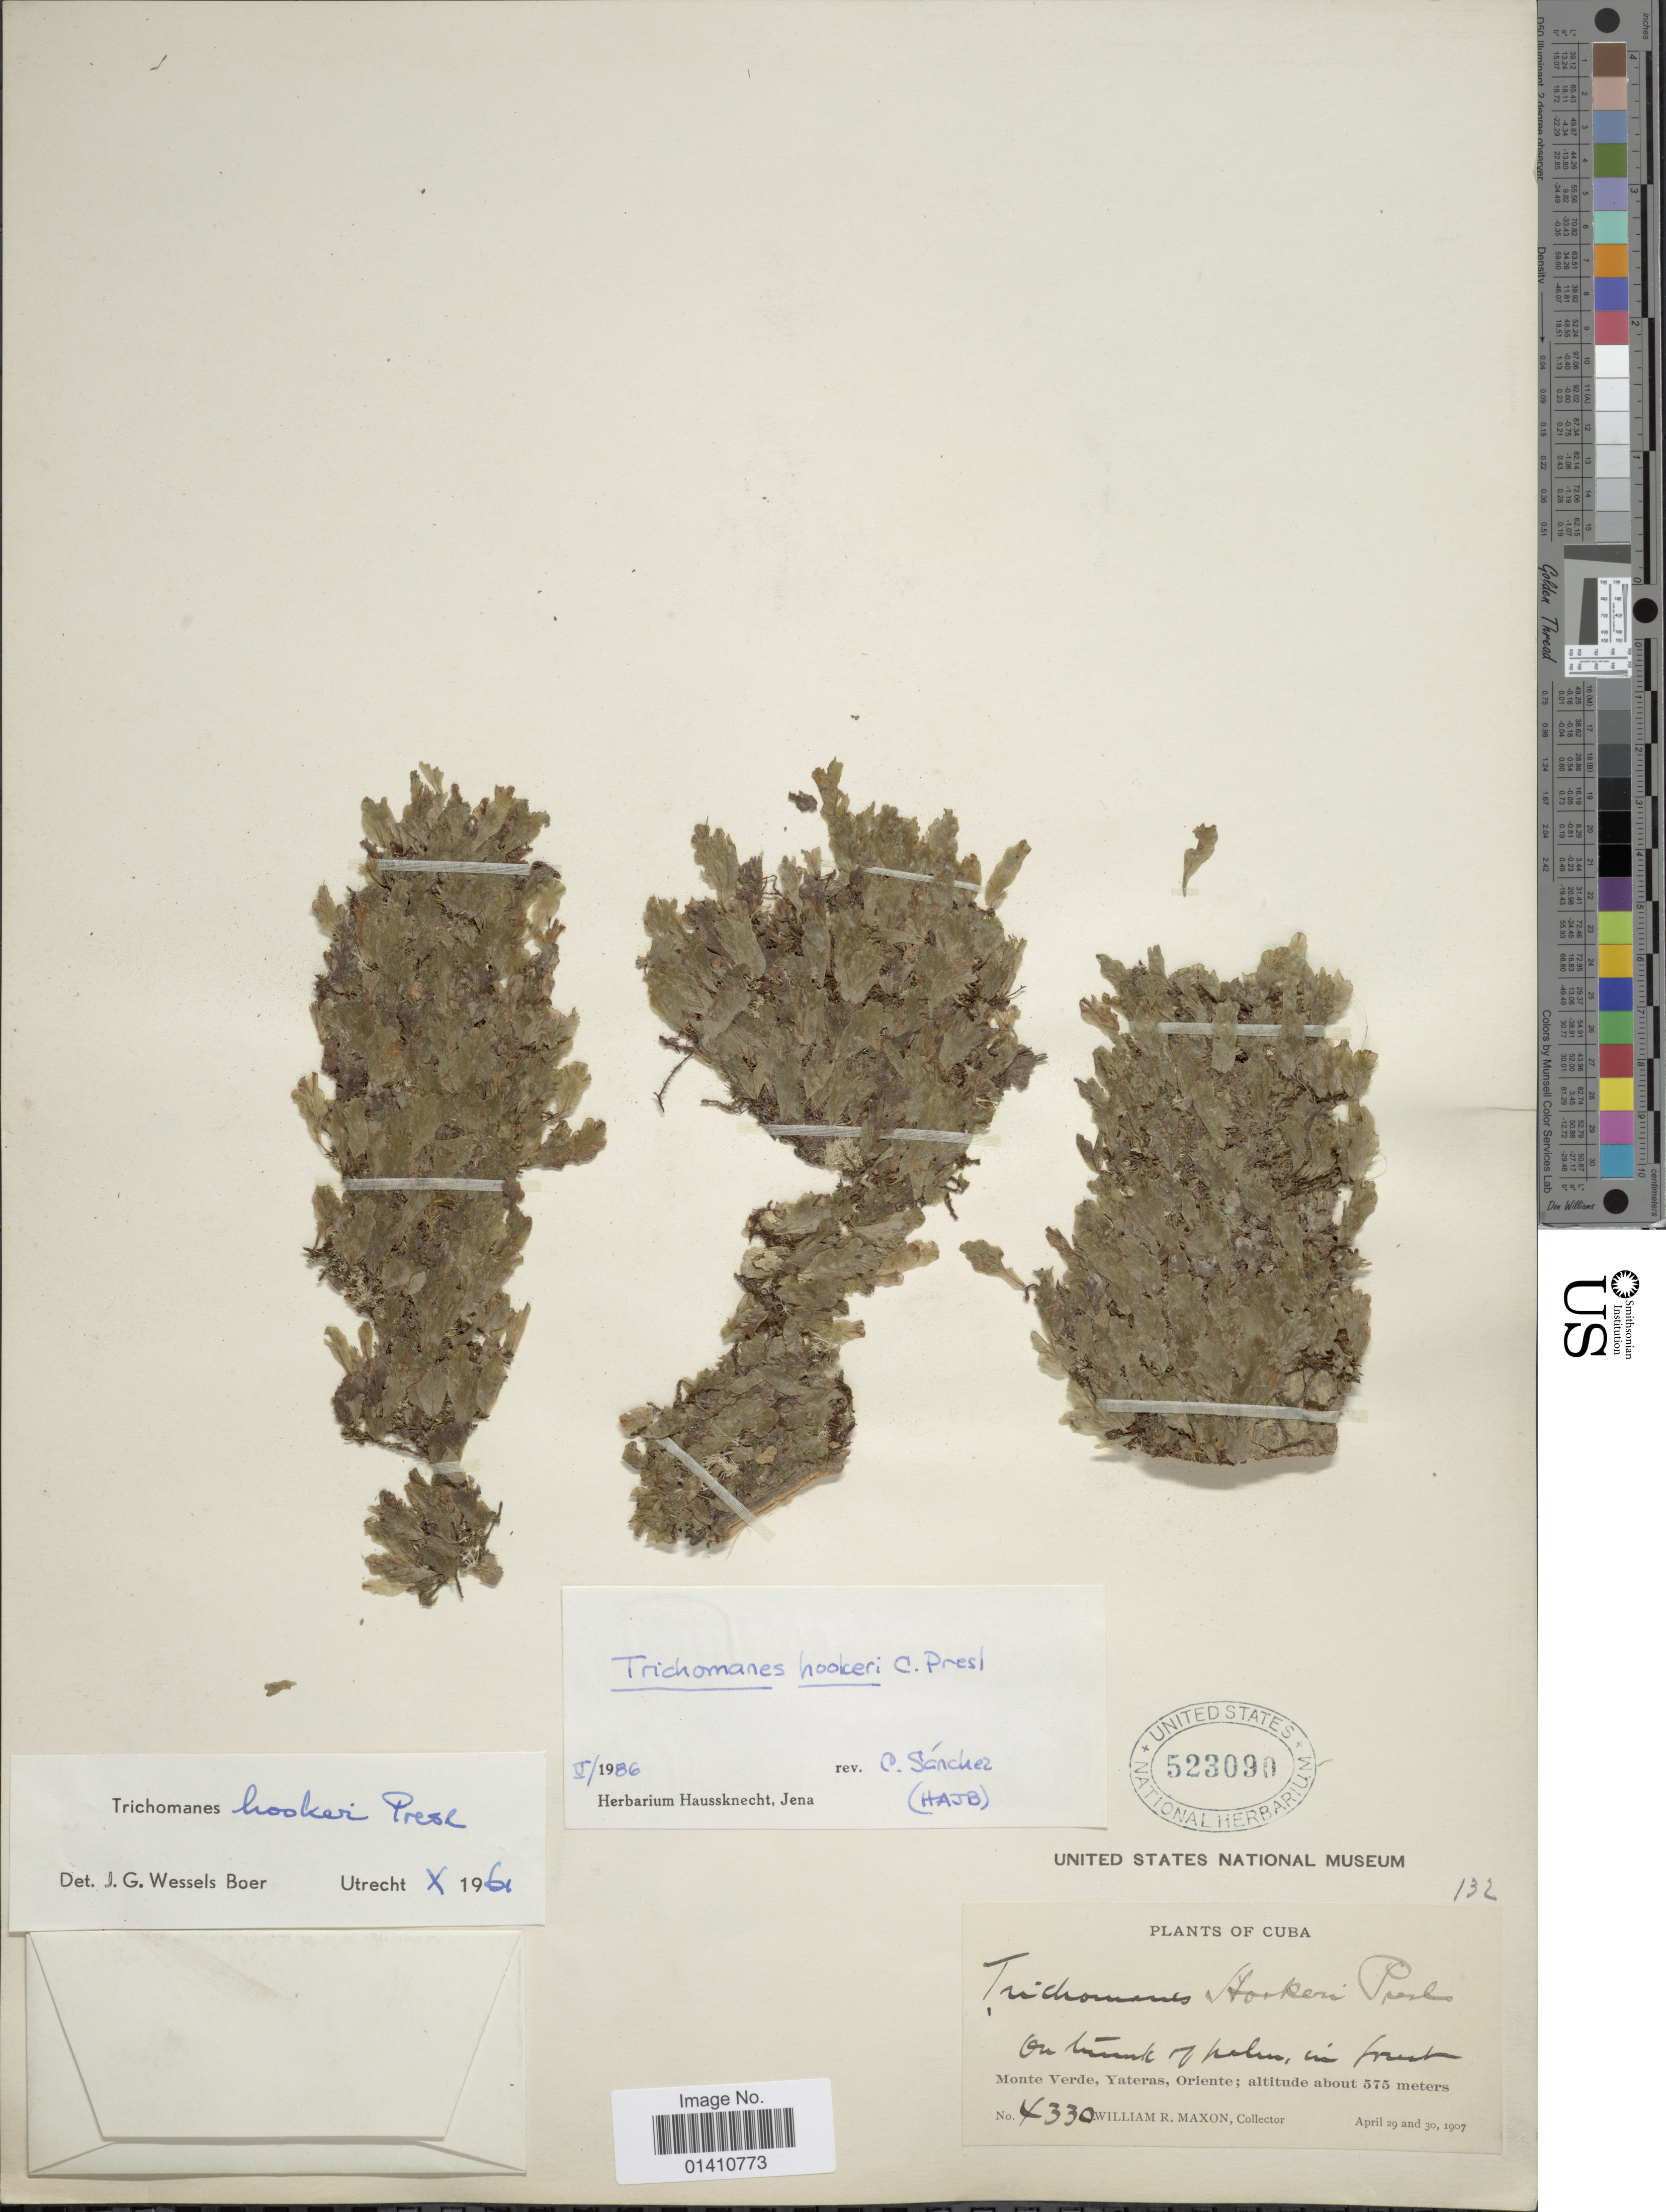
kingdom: Plantae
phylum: Tracheophyta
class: Polypodiopsida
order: Hymenophyllales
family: Hymenophyllaceae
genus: Didymoglossum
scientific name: Didymoglossum hookeri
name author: C. Presl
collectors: W. R. Maxon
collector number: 4330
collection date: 1907-04-29/1907-04-30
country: Cuba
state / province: Oriente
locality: Monte Verde, Yateras, Oriente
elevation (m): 575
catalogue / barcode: US 523090